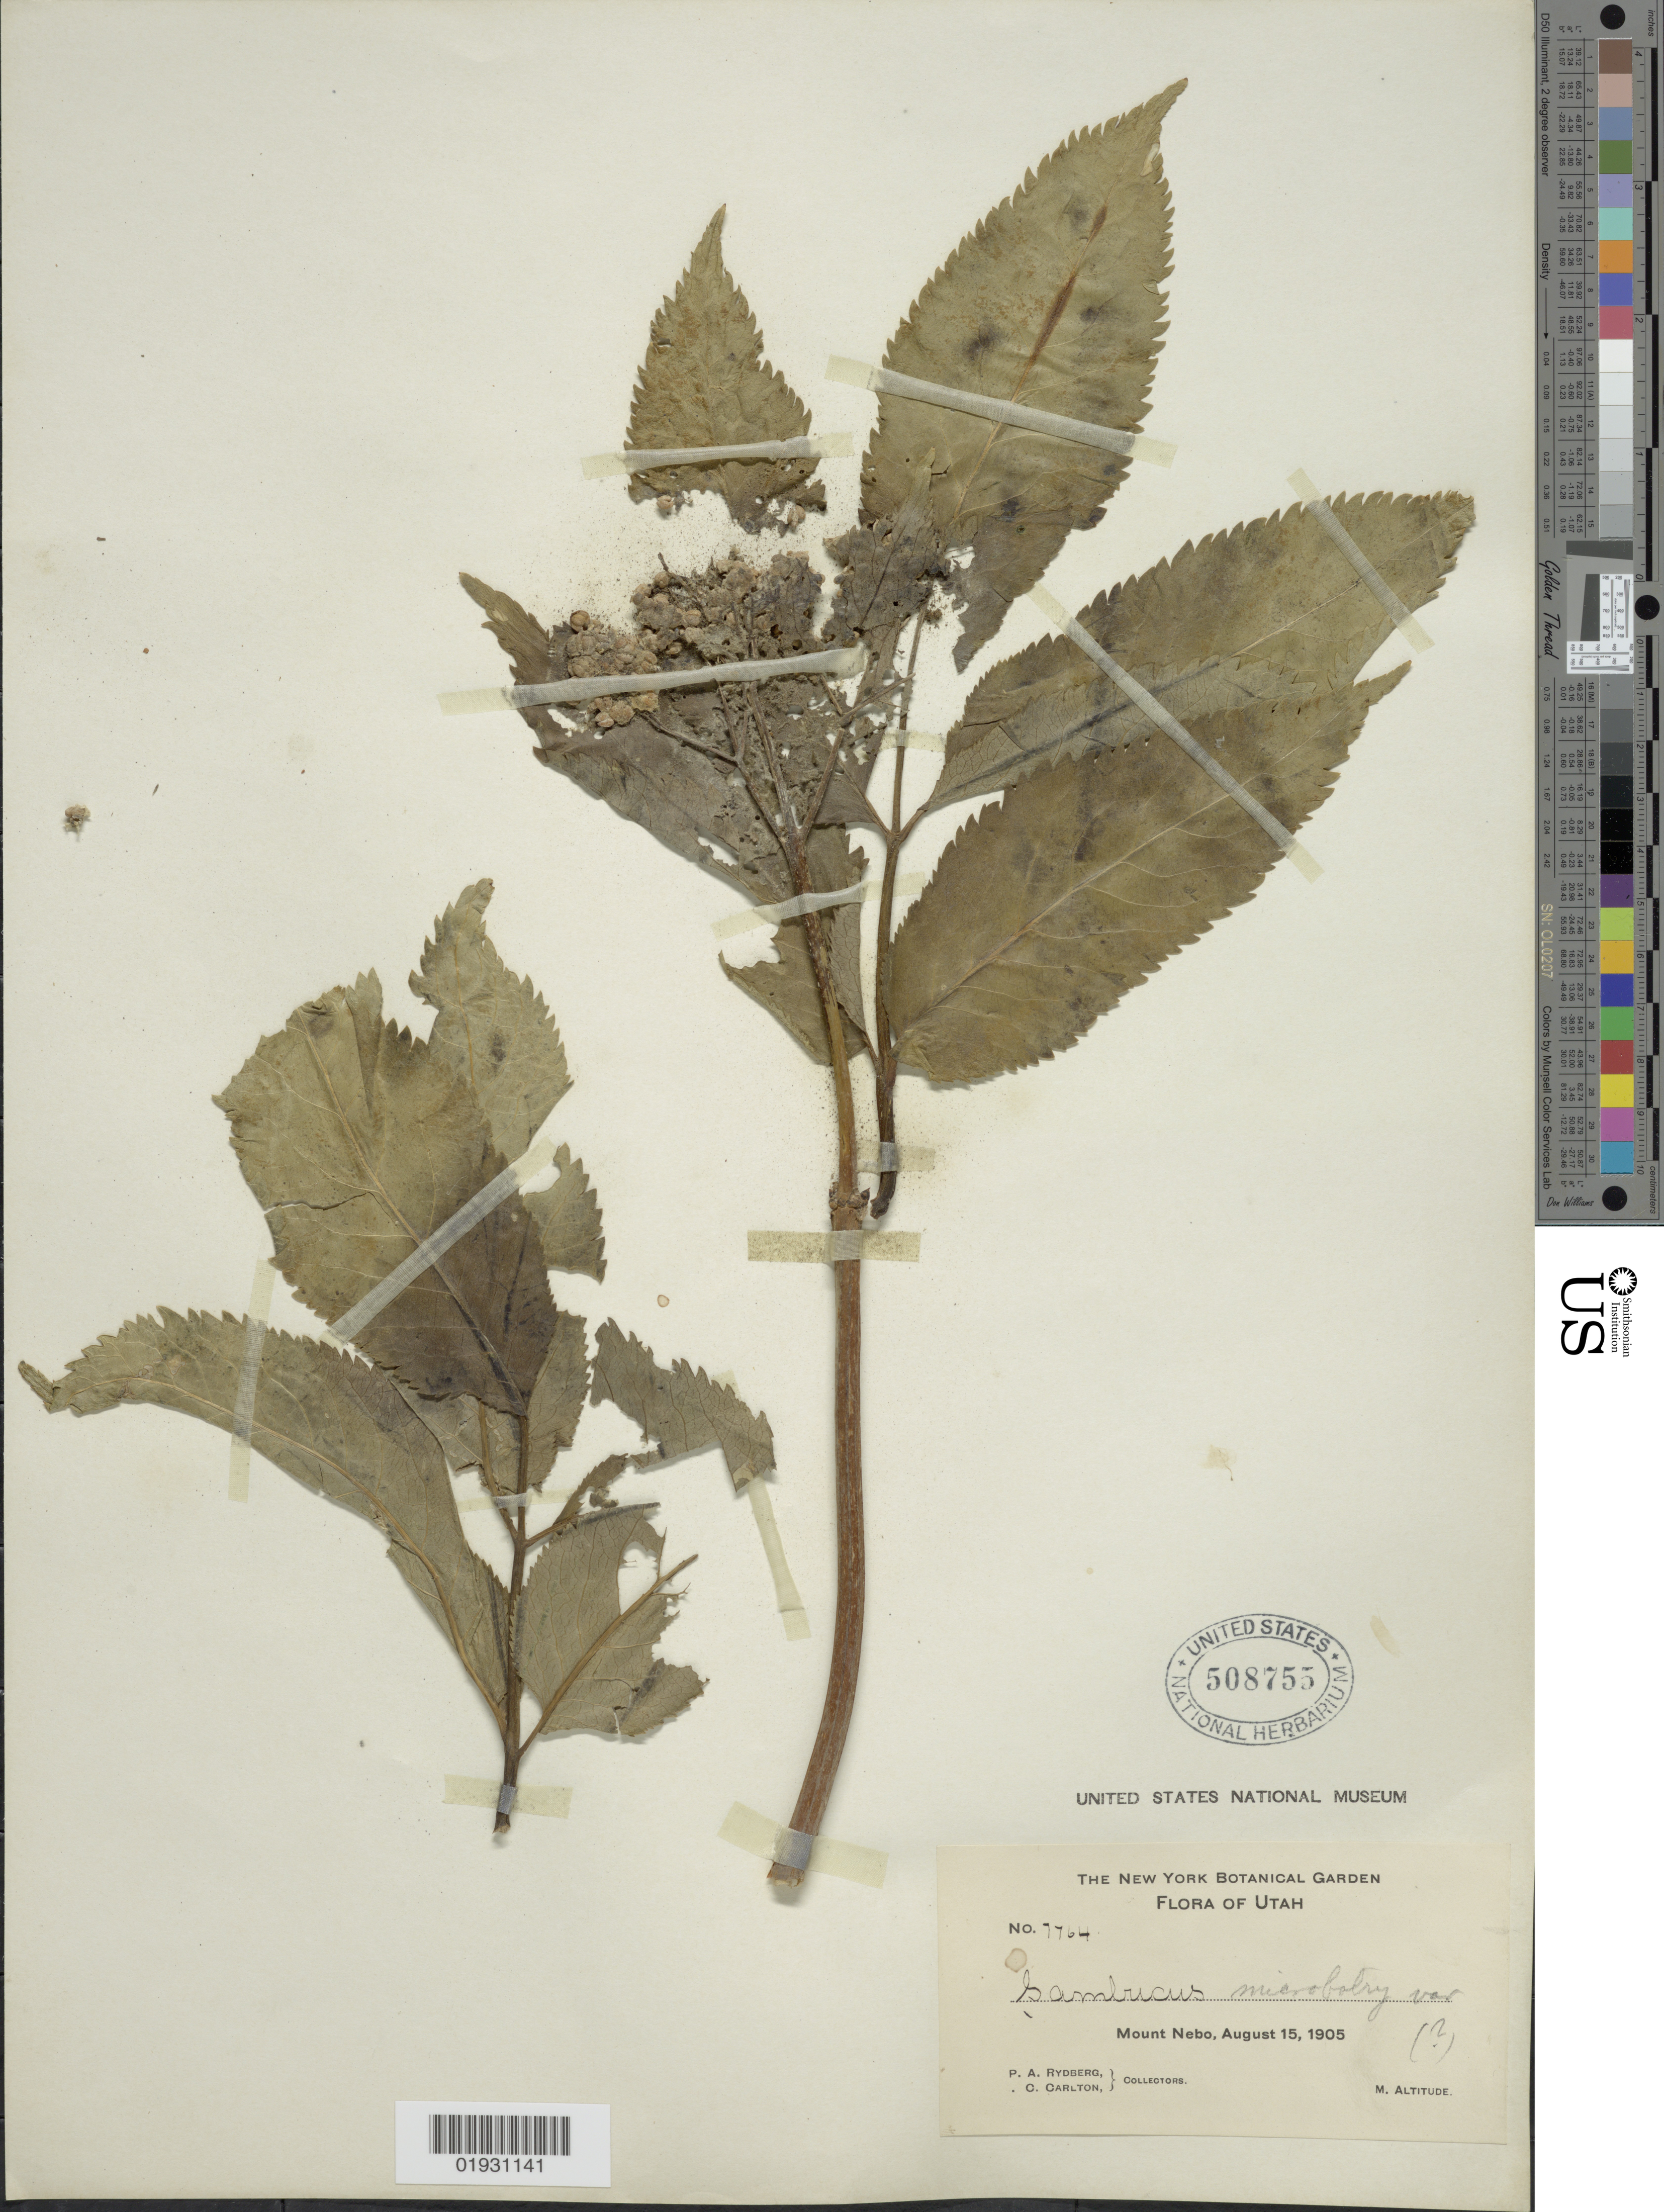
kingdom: Plantae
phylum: Tracheophyta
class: Magnoliopsida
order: Dipsacales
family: Viburnaceae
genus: Sambucus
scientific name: Sambucus microbotrys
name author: Rydb.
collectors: P. A. Rydberg & C. Carlton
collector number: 7764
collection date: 1905-08-15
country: United States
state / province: Utah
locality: Mount Nebo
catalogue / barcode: US 508755